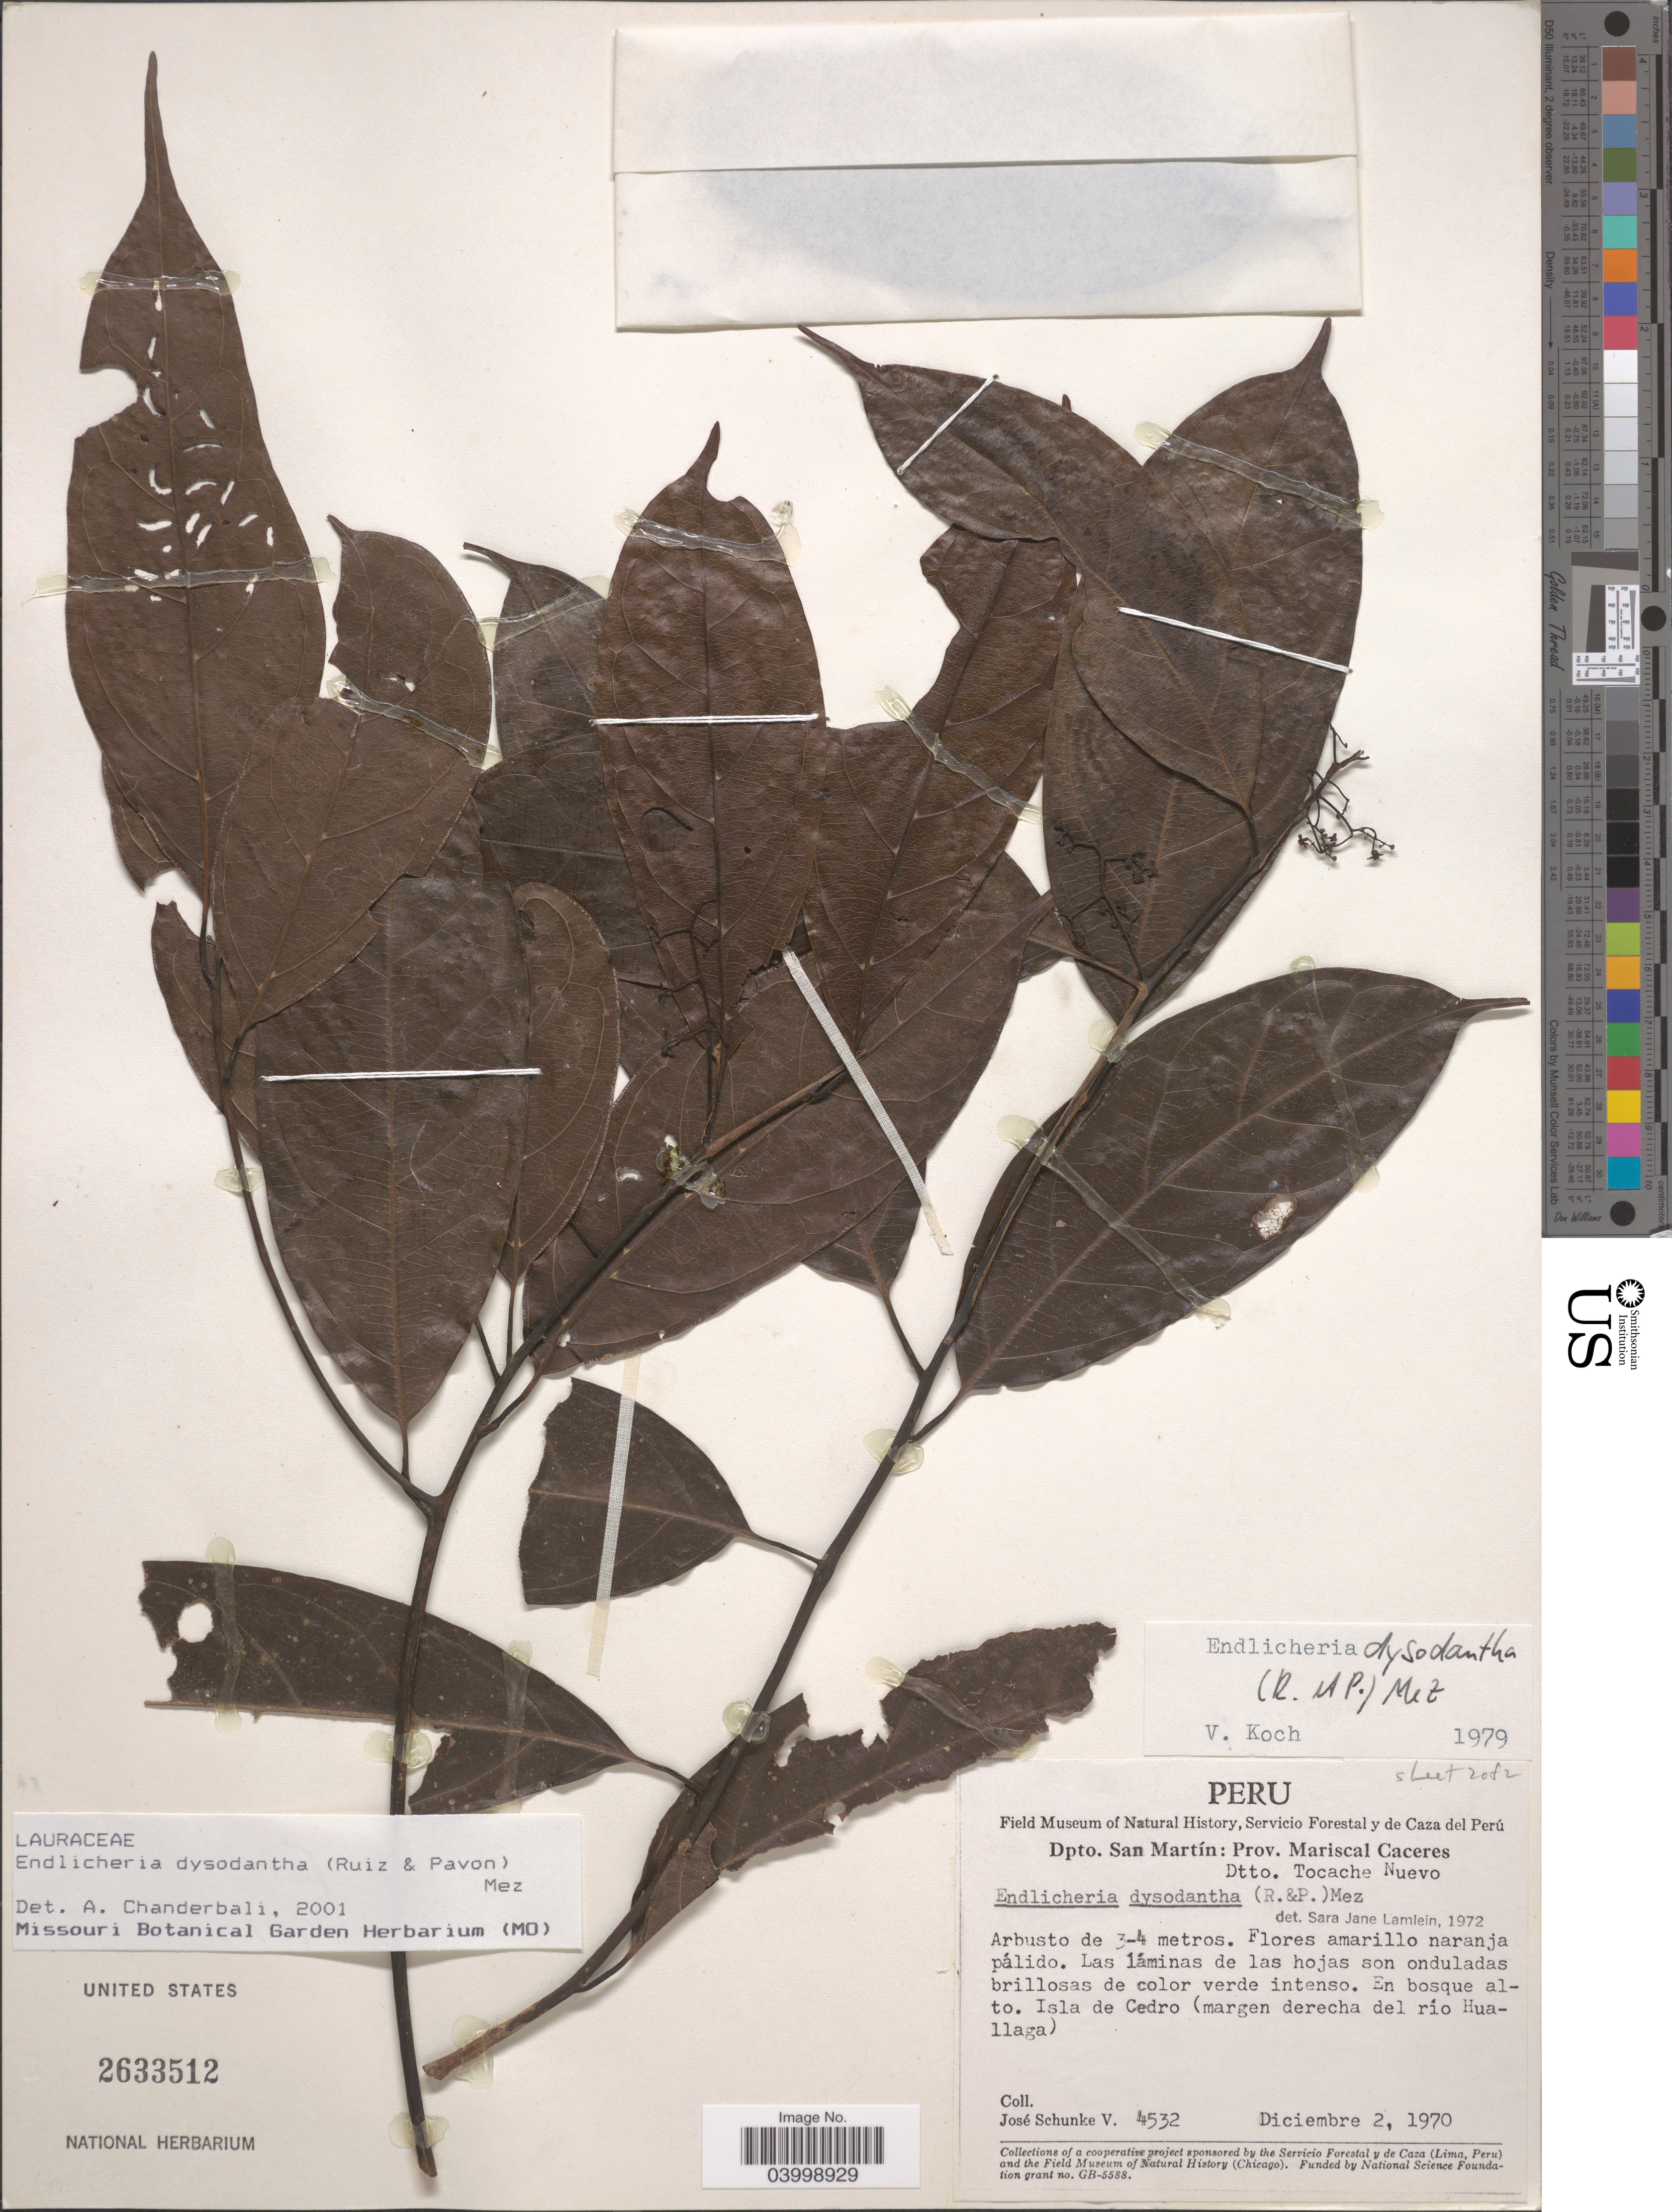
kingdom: Plantae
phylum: Tracheophyta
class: Magnoliopsida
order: Laurales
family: Lauraceae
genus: Endlicheria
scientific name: Endlicheria dysodantha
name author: Mez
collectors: J. Schunke Vigo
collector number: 4532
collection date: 1970-12-02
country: Peru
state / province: San Martín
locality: Dpto. San Martín: Prov. Mariscal Caceres. Dtto. Tocache Nuevo. En bosque alto. Isla de Cedro (margen derecha del río Huallaga).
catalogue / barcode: US 2633512